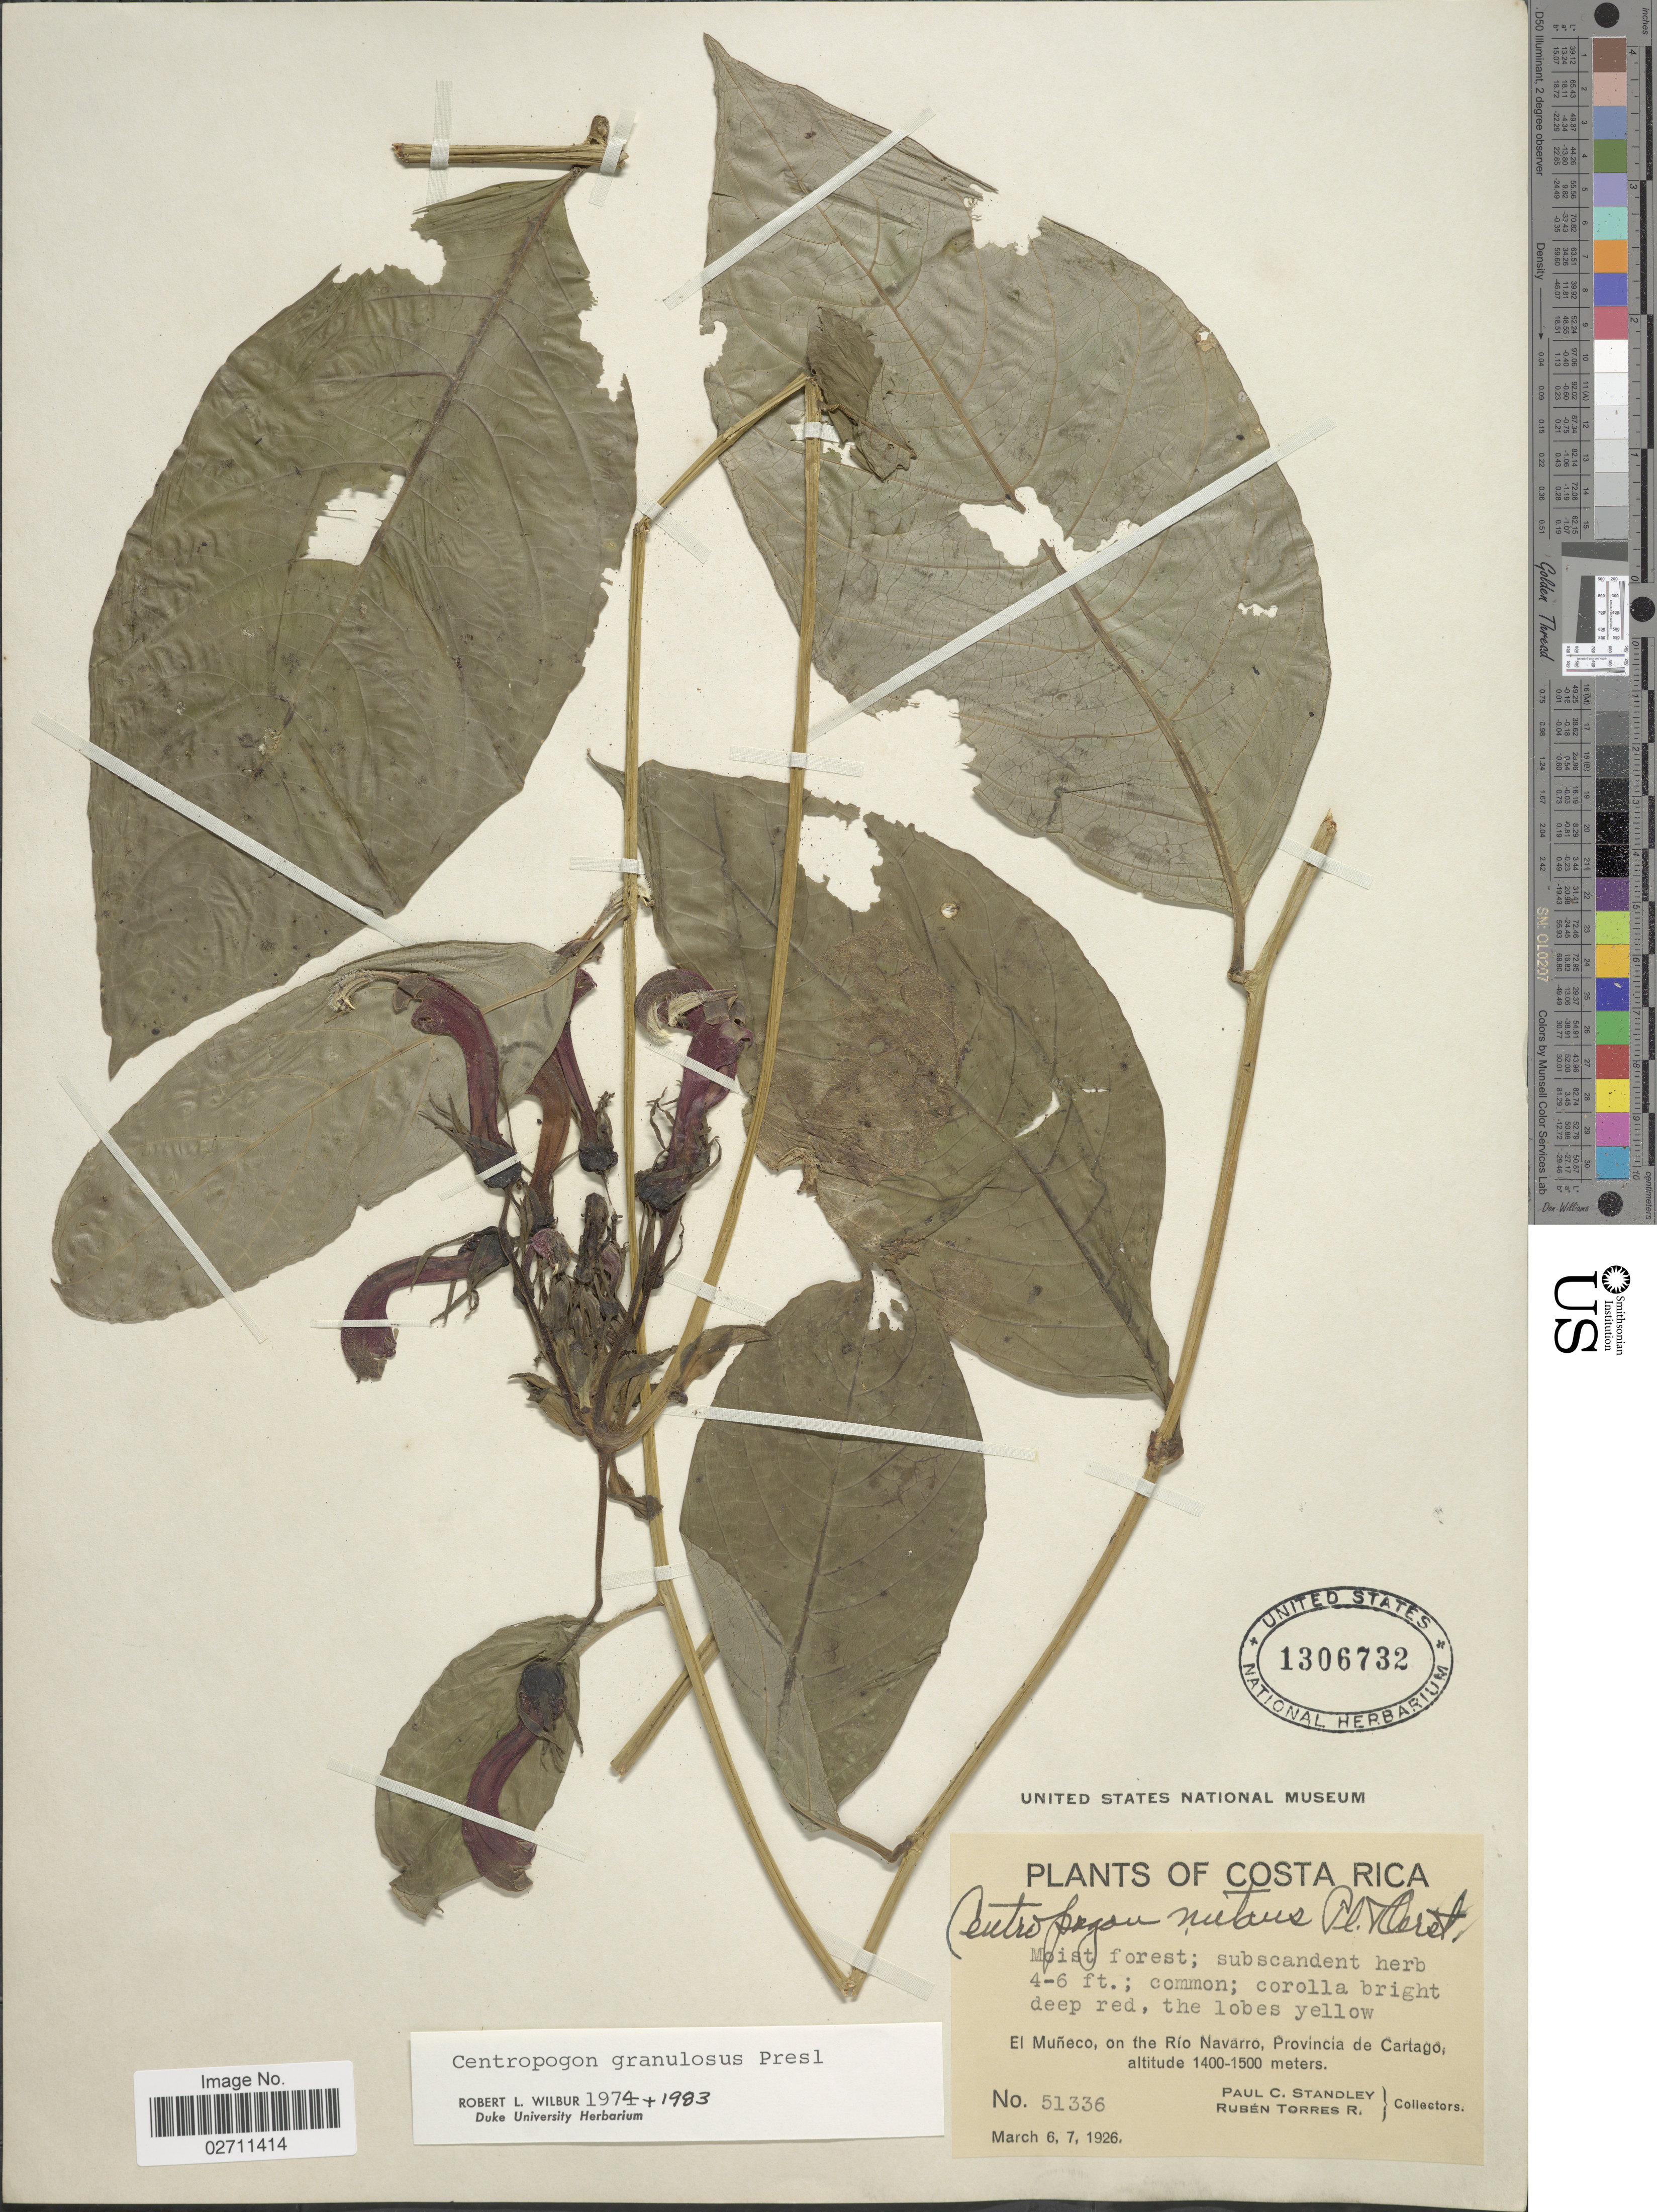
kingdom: Plantae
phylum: Tracheophyta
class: Magnoliopsida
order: Asterales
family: Campanulaceae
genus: Centropogon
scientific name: Centropogon granulosus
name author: C. Presl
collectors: P. C. Standley & R. Torres R.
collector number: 51336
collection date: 1926-03-06/1926-03-07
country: Costa Rica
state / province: Cartago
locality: El Muneco, on the Rio Navarro.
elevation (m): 1400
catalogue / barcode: US 1306732